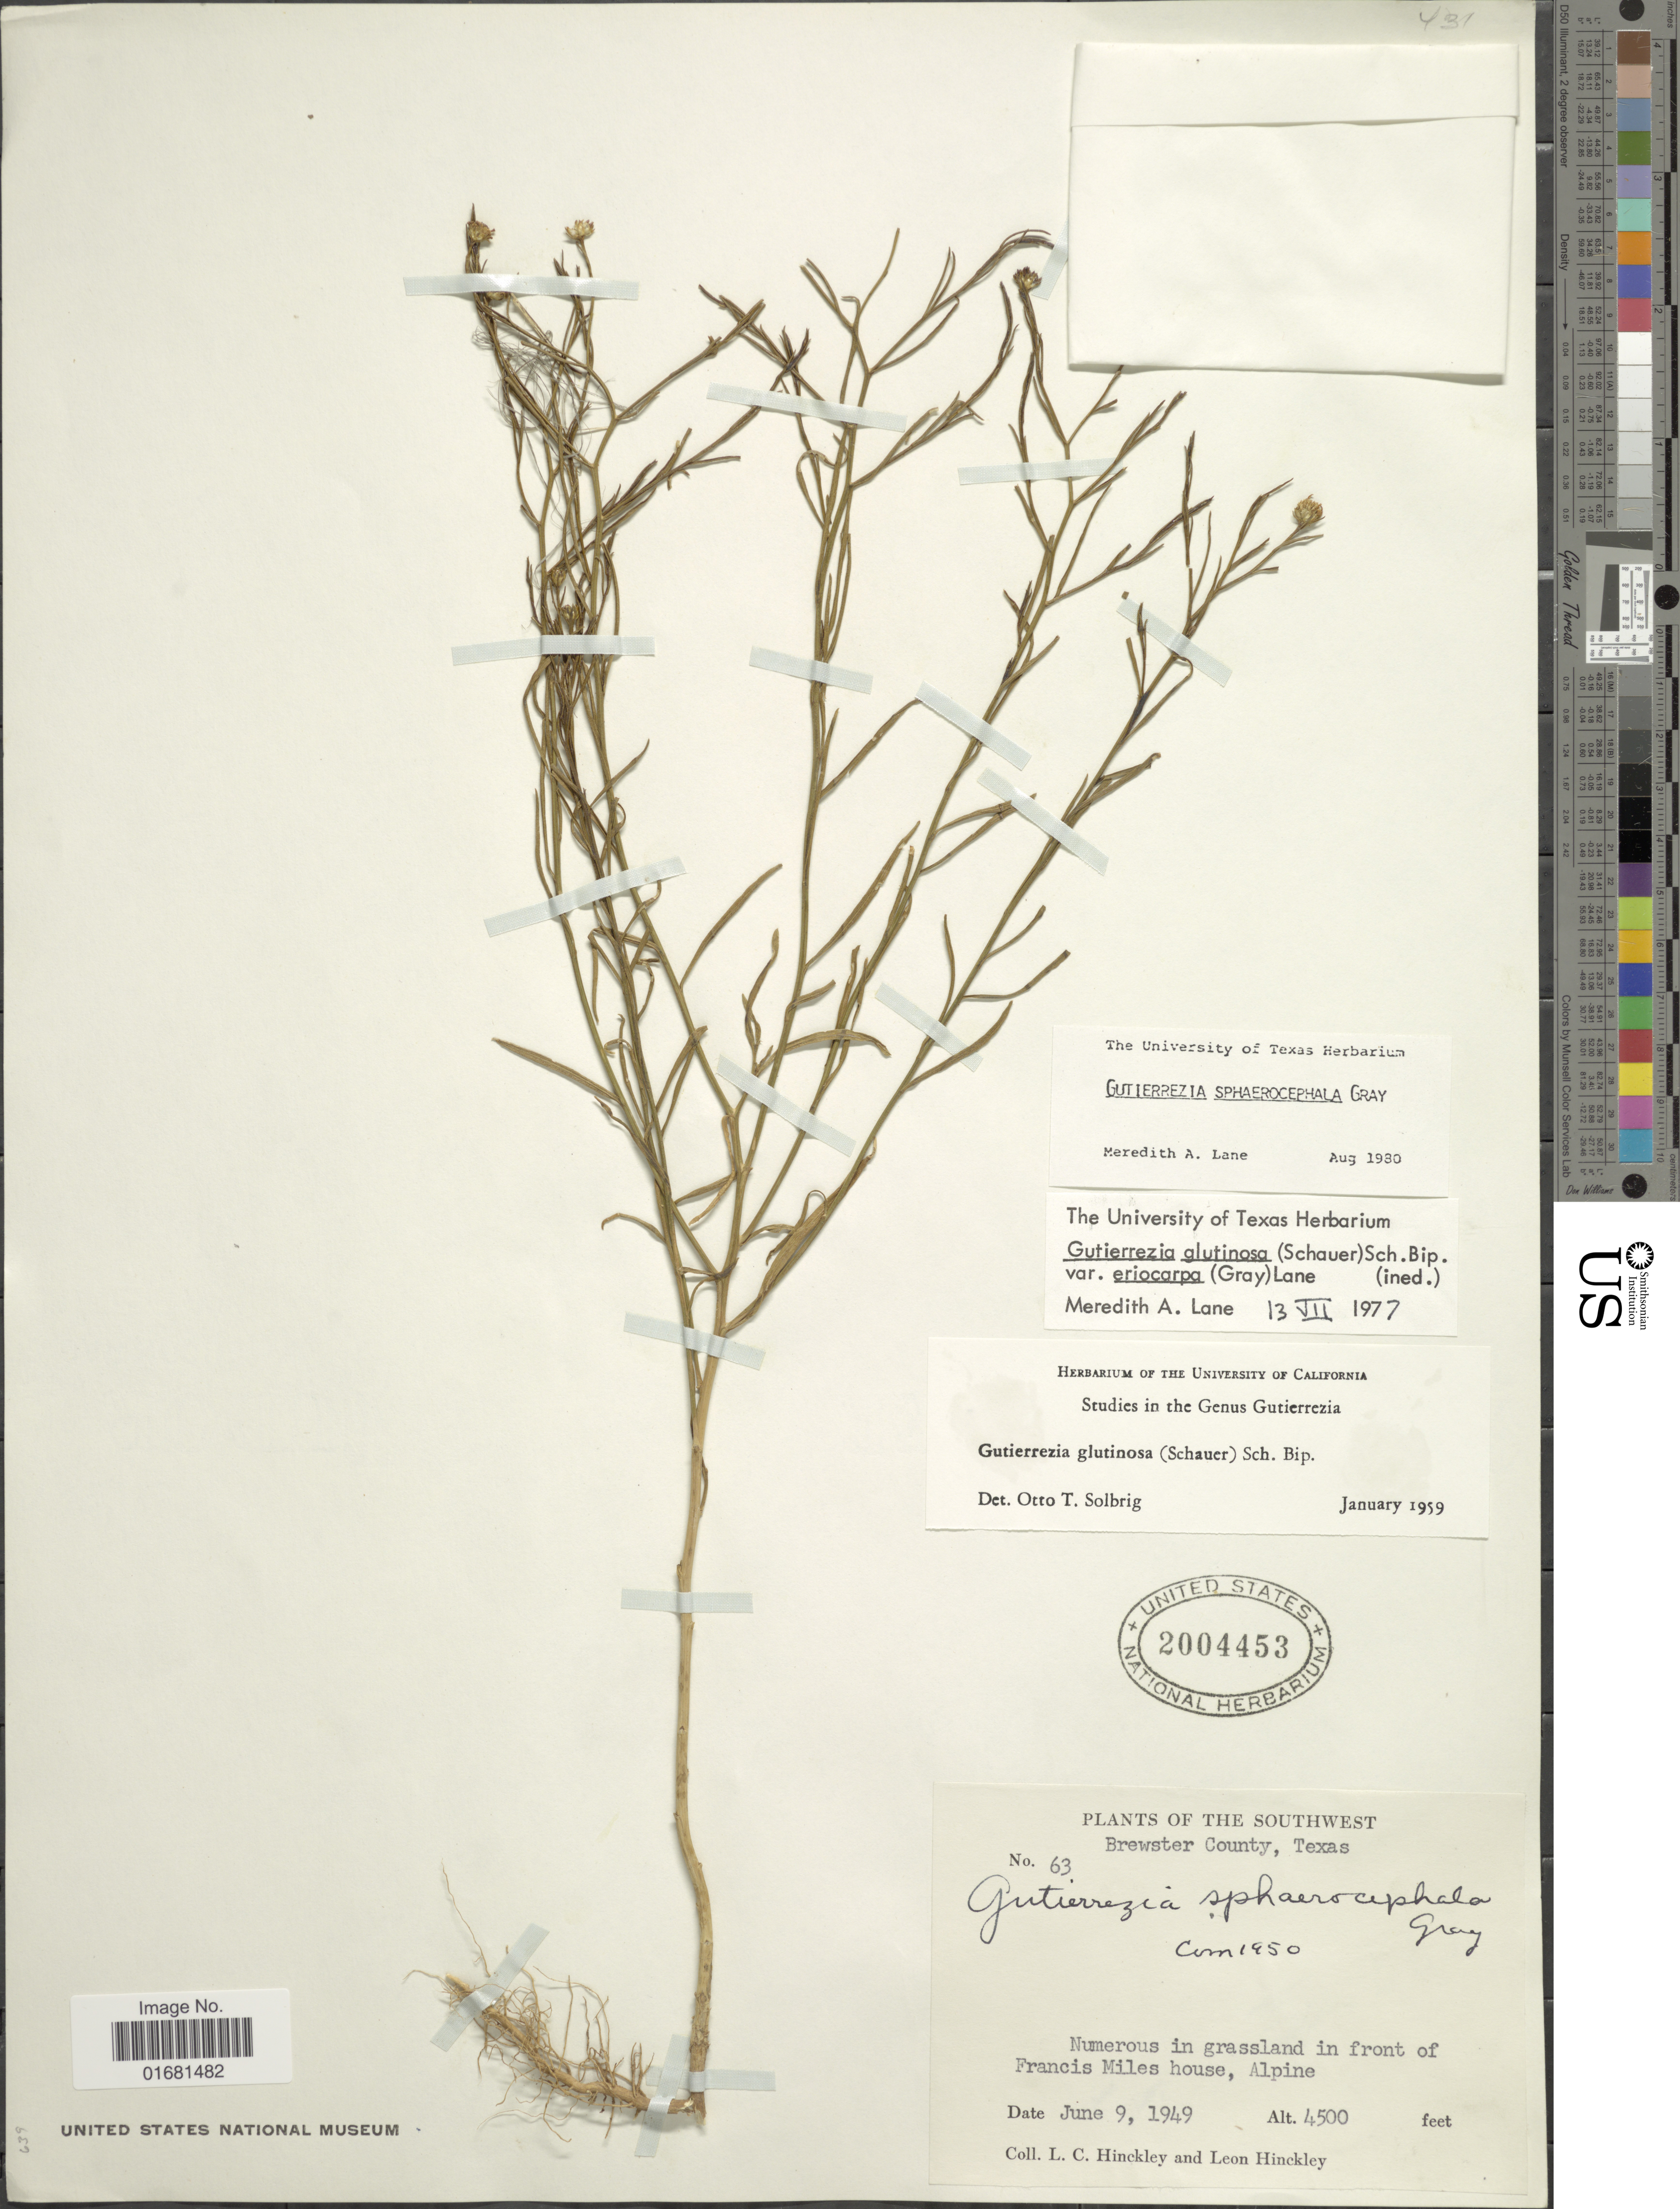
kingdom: Plantae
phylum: Tracheophyta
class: Magnoliopsida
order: Asterales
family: Asteraceae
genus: Gutierrezia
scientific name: Gutierrezia sphaerocephala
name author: A. Gray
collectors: L. Hinckley & L. Hinckley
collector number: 63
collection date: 1949-06-09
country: United States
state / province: Texas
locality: Brewster County, Texas. Numerous in grassland in front of Francis Miles house, Alpine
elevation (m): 1372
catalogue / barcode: US 2004453